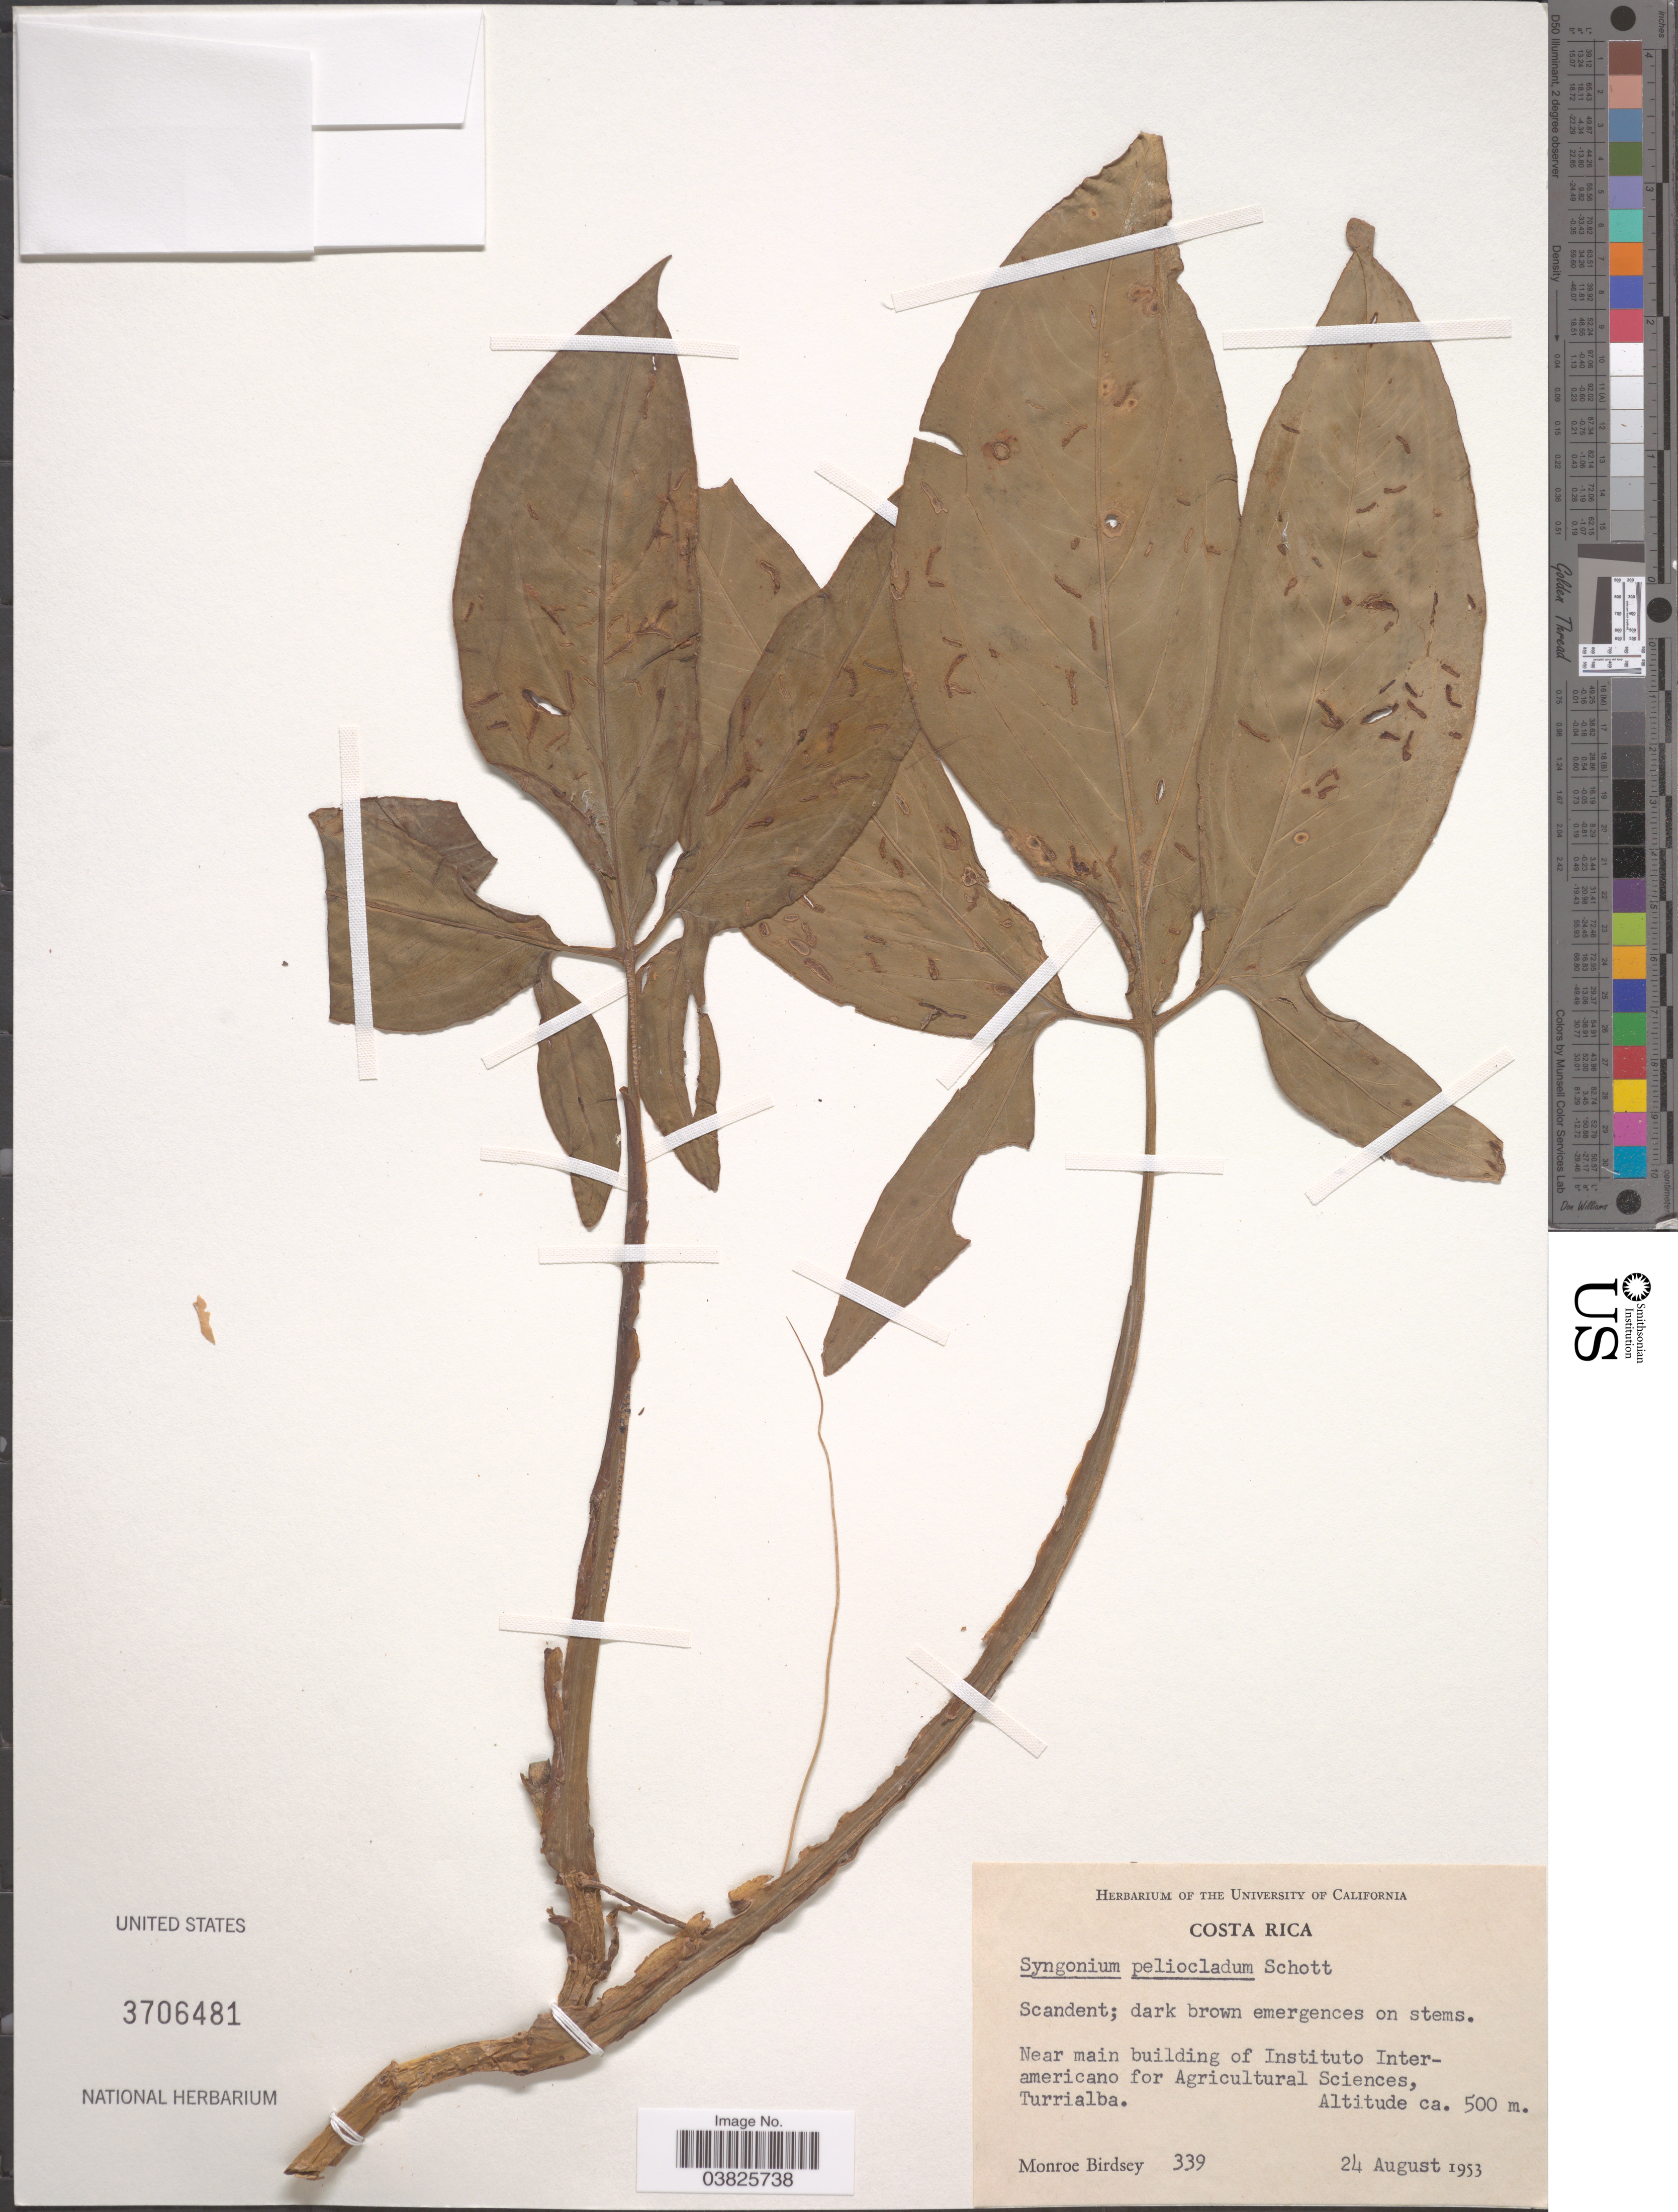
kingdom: Plantae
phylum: Tracheophyta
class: Liliopsida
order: Alismatales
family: Araceae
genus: Syngonium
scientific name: Syngonium podophyllum var. peliocladum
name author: (Schott) Croat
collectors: M. Birdsey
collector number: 339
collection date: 1953-08-24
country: Costa Rica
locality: Near main building of Instituto Interamericano for Agricultural Sciences, Turrialba.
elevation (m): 500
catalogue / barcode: US 3706481